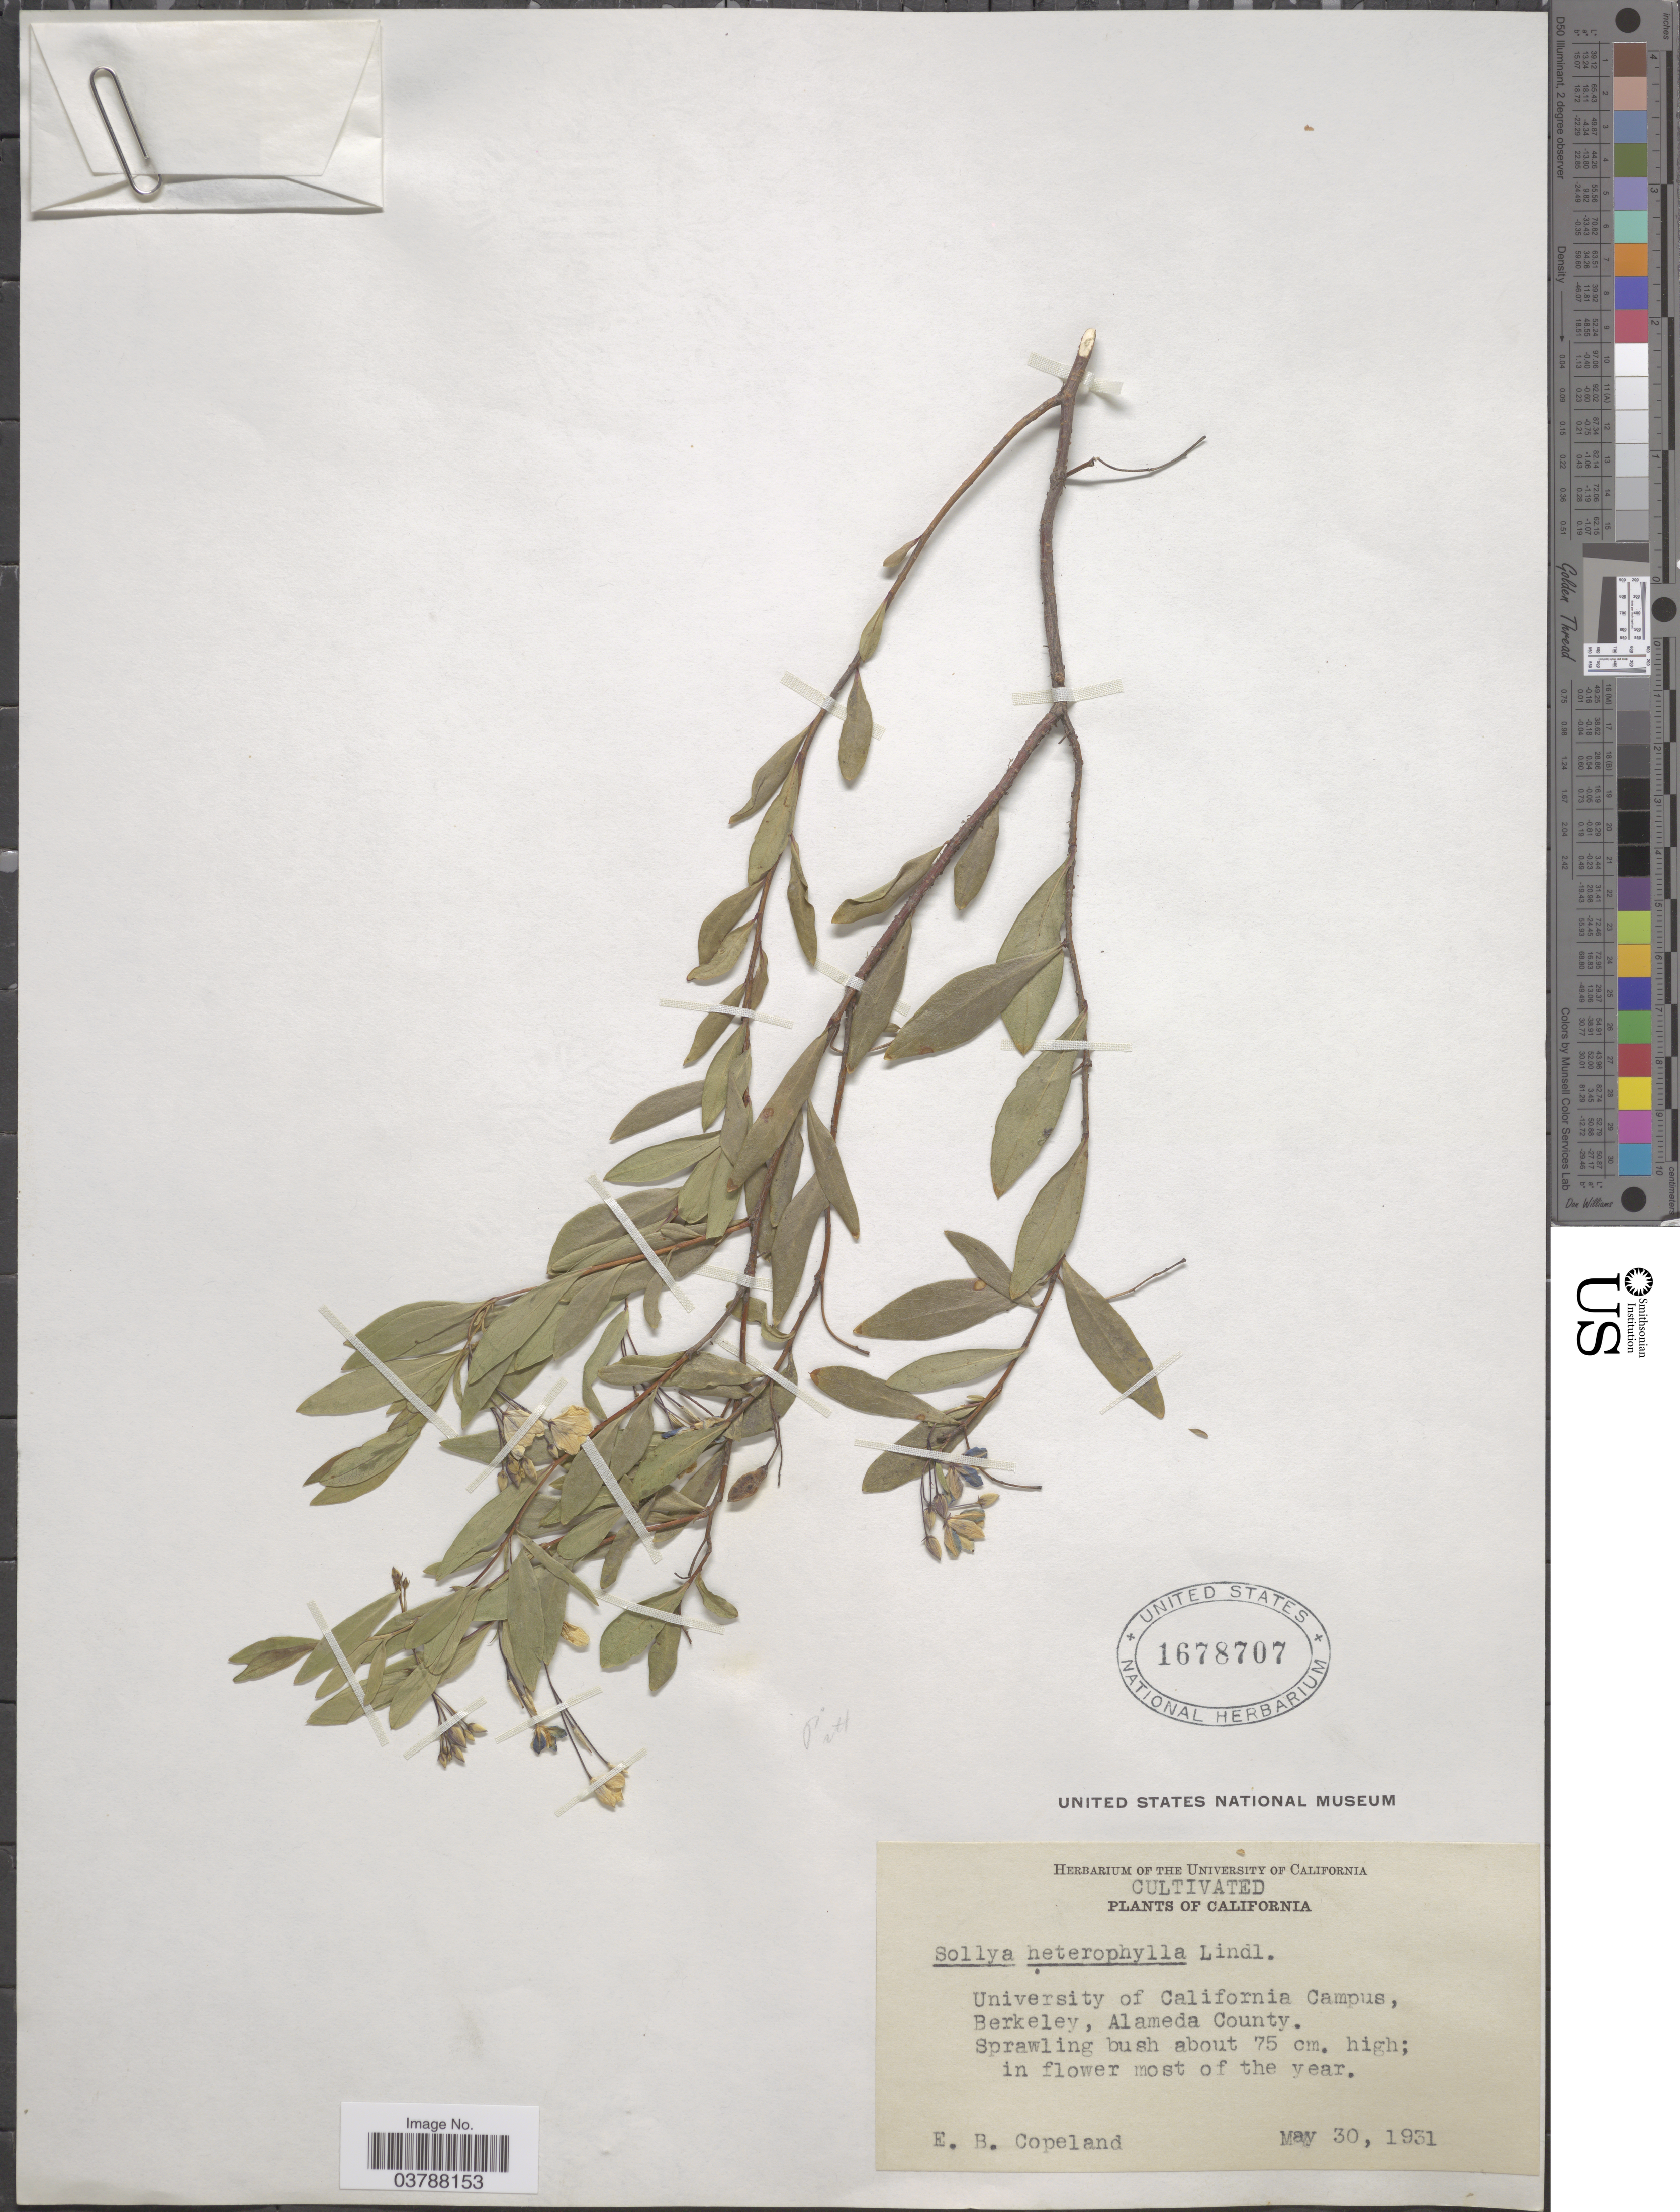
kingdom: Plantae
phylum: Tracheophyta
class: Magnoliopsida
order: Apiales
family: Pittosporaceae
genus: Sollya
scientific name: Sollya heterophylla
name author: Lindl.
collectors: E. B. Copeland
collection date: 1931-05-30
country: United States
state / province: California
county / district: Alameda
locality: University of California Campus, Berkeley, Alameda County.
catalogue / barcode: US 1678707